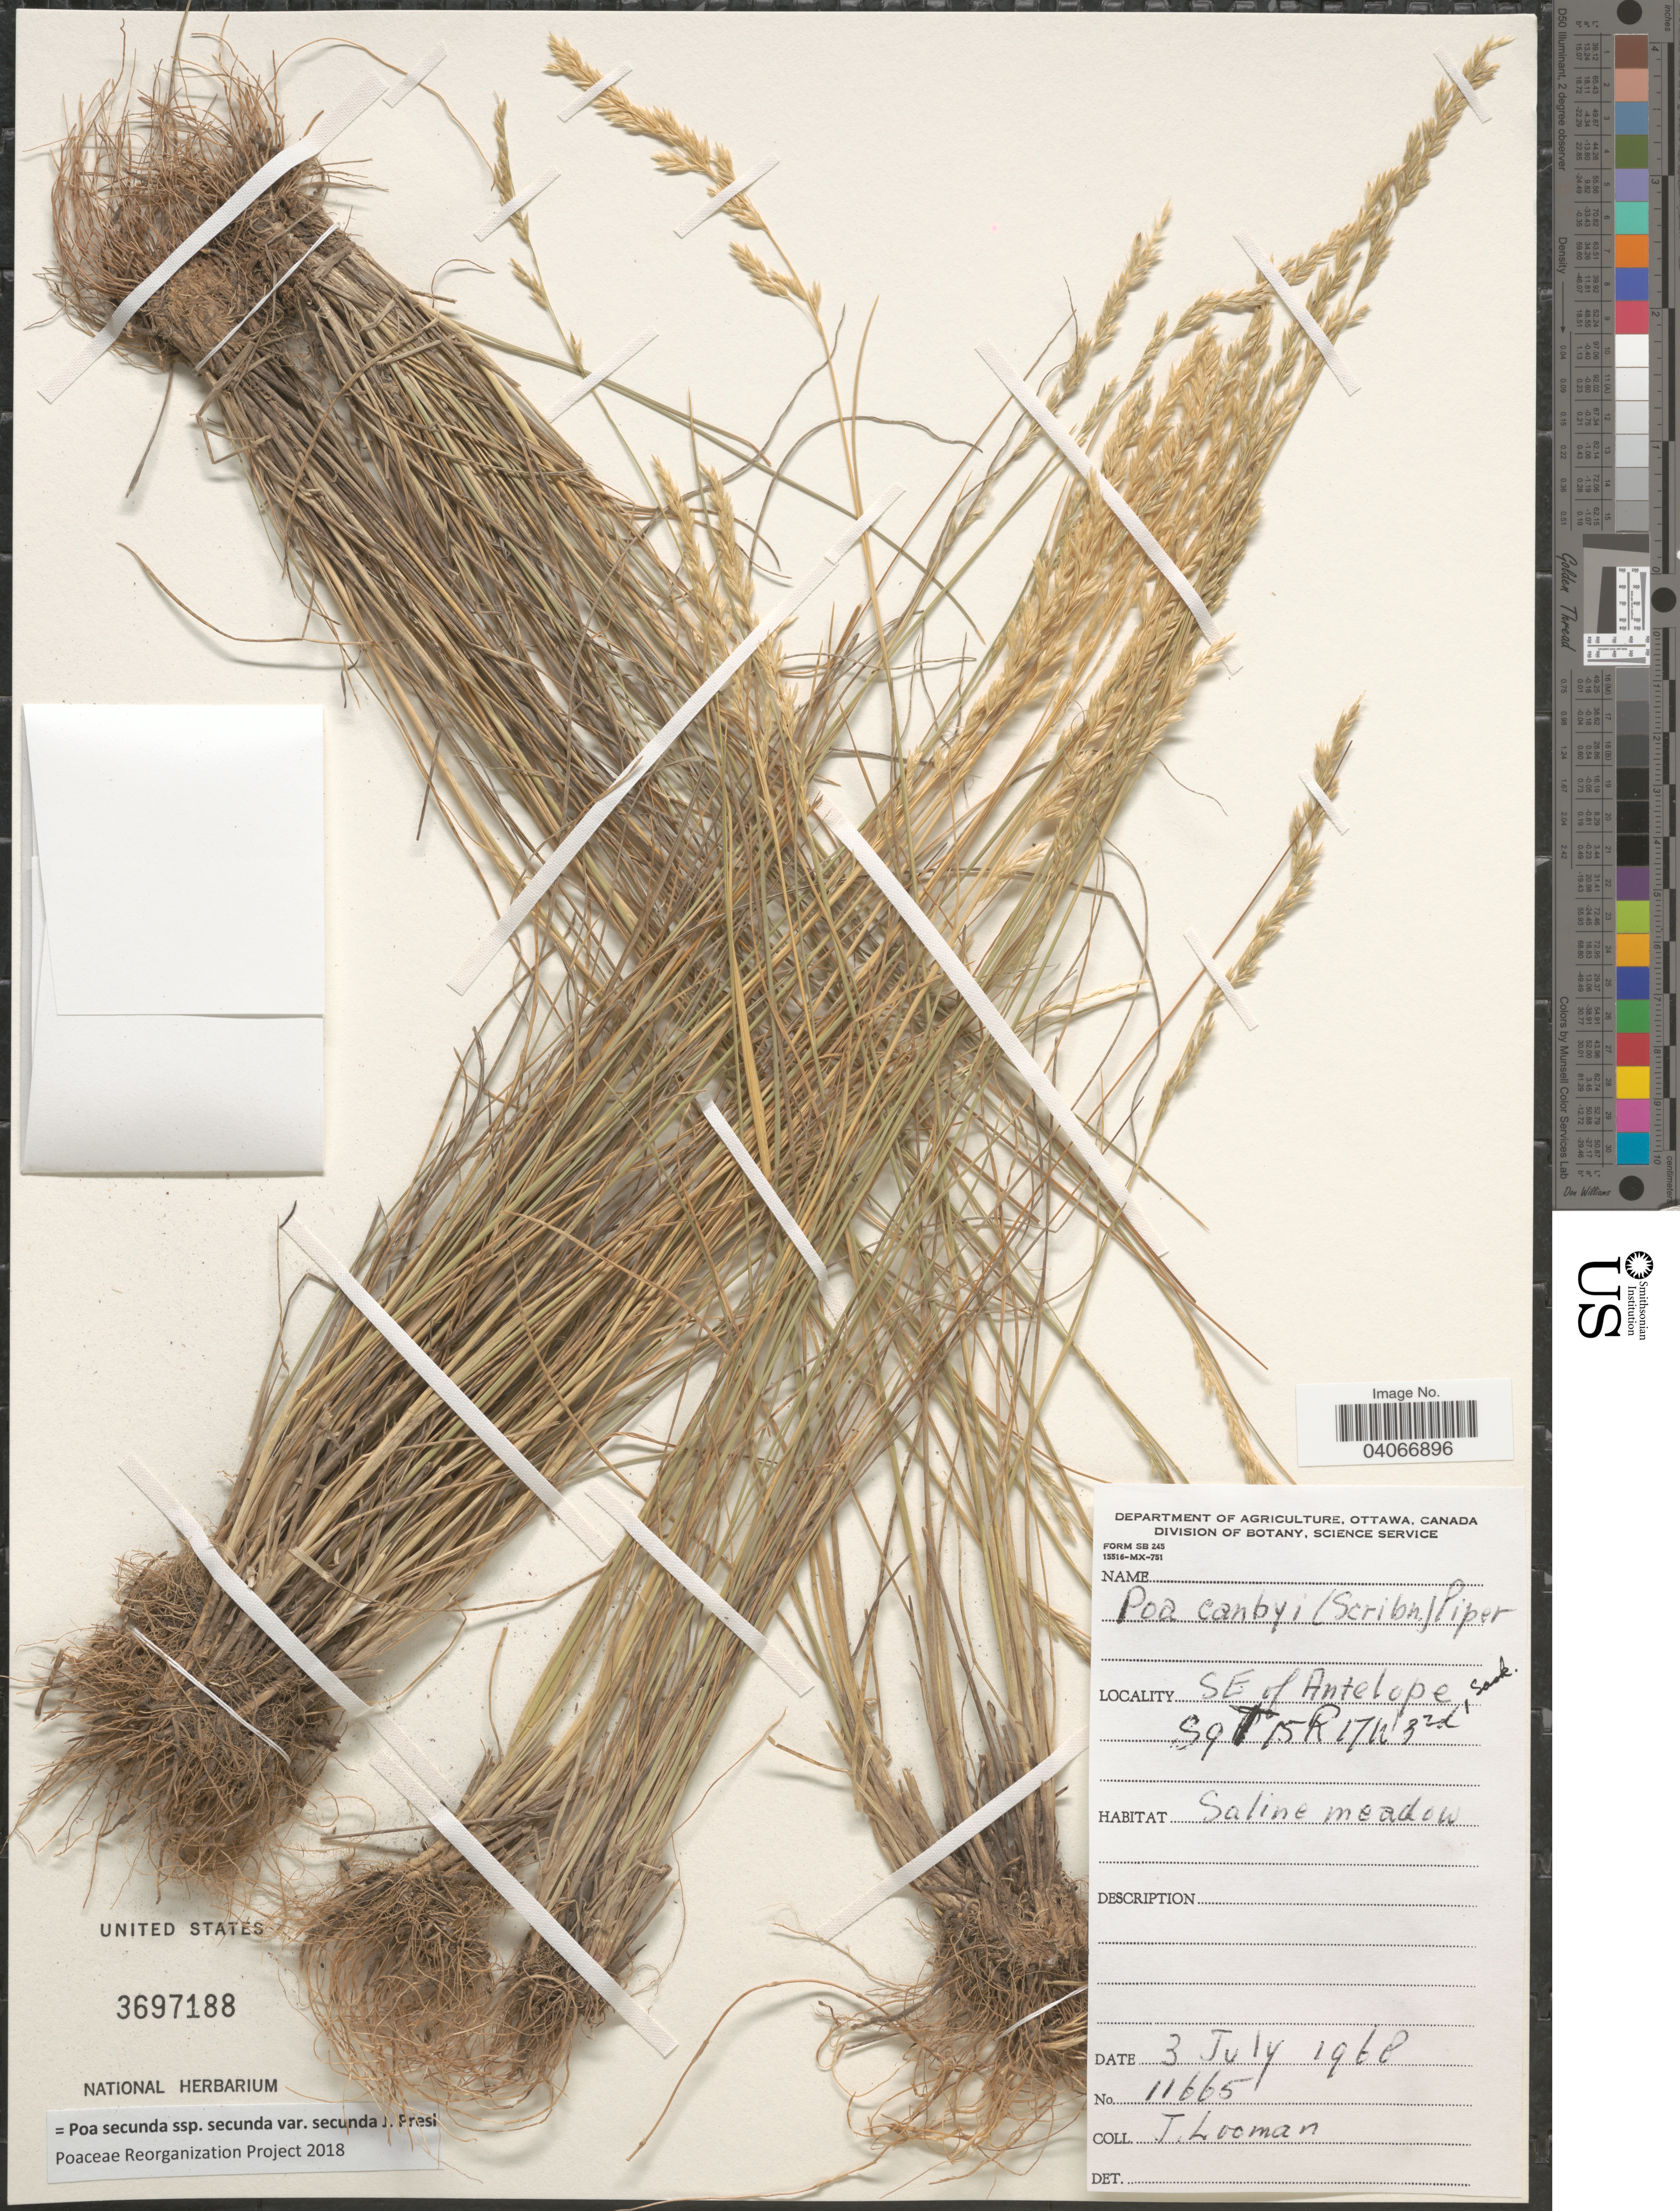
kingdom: Plantae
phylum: Tracheophyta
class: Liliopsida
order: Poales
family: Poaceae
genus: Poa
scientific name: Poa secunda subsp. secunda var. secunda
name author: J. Presl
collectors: J. Looman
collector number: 11665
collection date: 1968-07-03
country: Canada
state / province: Saskatchewan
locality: SE of Antelope. S9T 15R 17N 3rd.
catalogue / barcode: US 3697188